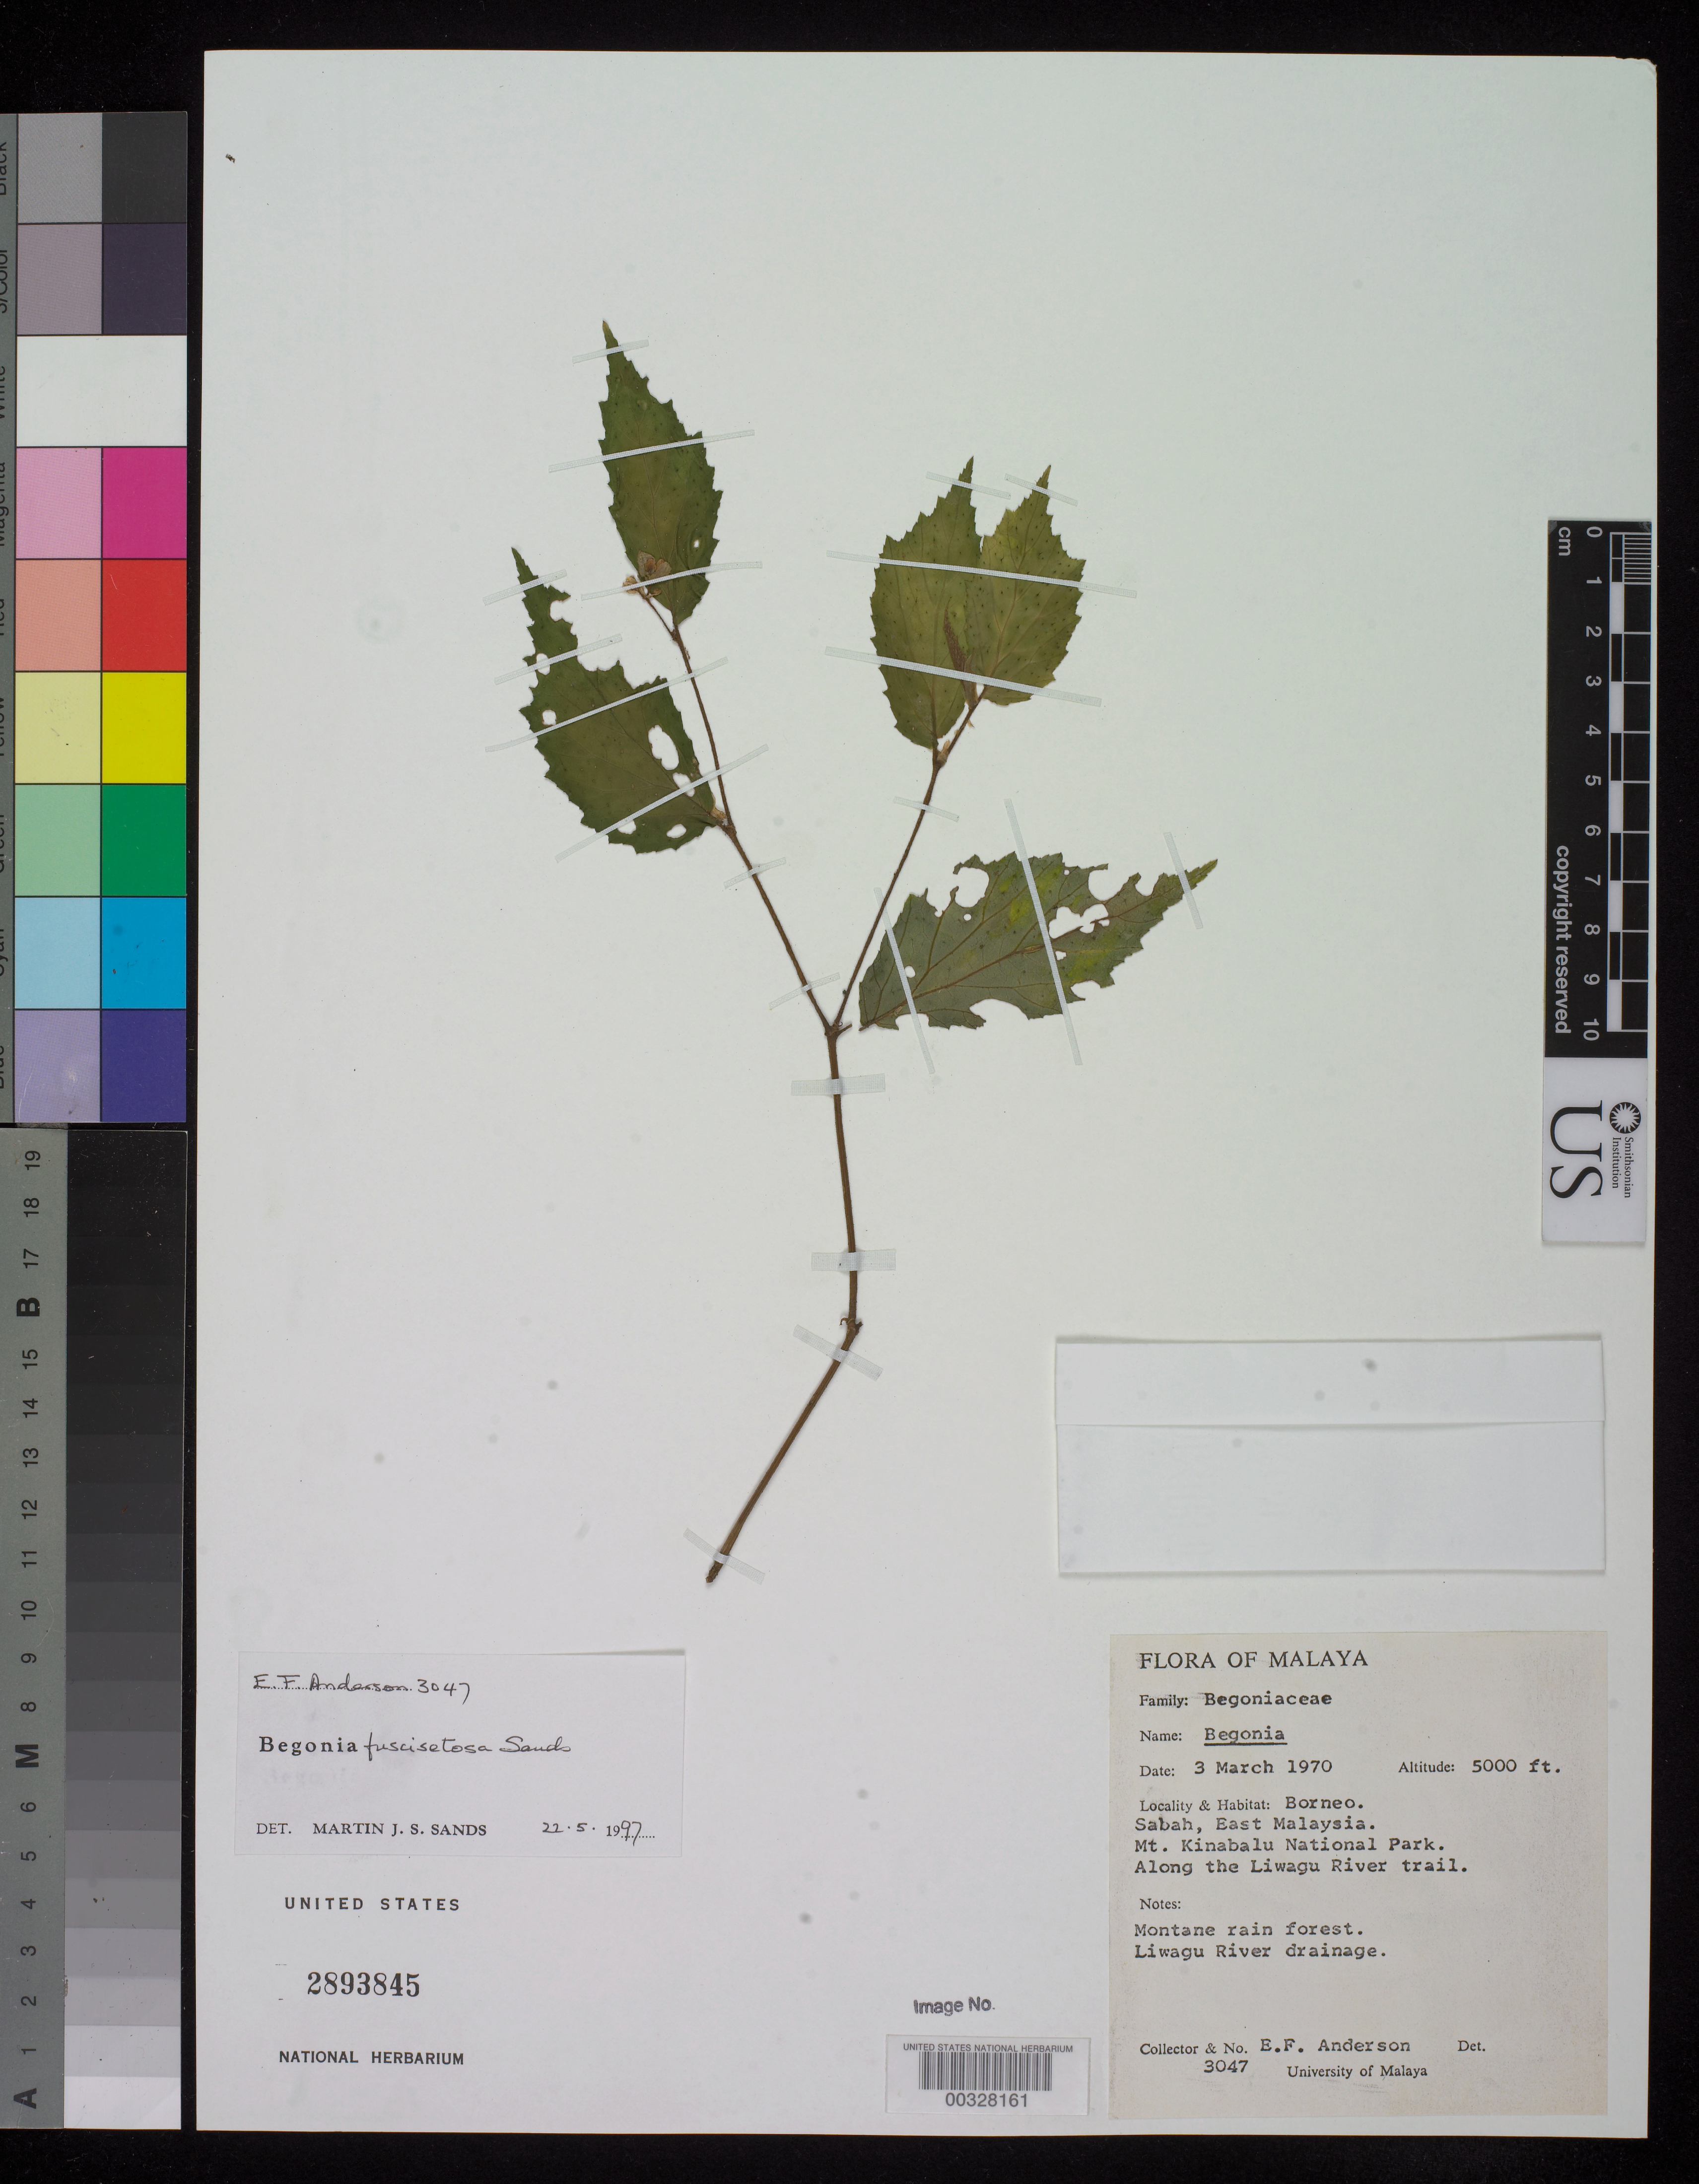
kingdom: Plantae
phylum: Tracheophyta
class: Magnoliopsida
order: Cucurbitales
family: Begoniaceae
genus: Begonia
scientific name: Begonia fuscisetosa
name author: Sands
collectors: E. F. Anderson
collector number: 3047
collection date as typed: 03 Mar 1970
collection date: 1970-03-03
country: Malaysia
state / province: Sabah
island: Borneo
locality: Mt. kinabalu national park, along liwagu river trail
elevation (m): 1524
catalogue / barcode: US 2893845